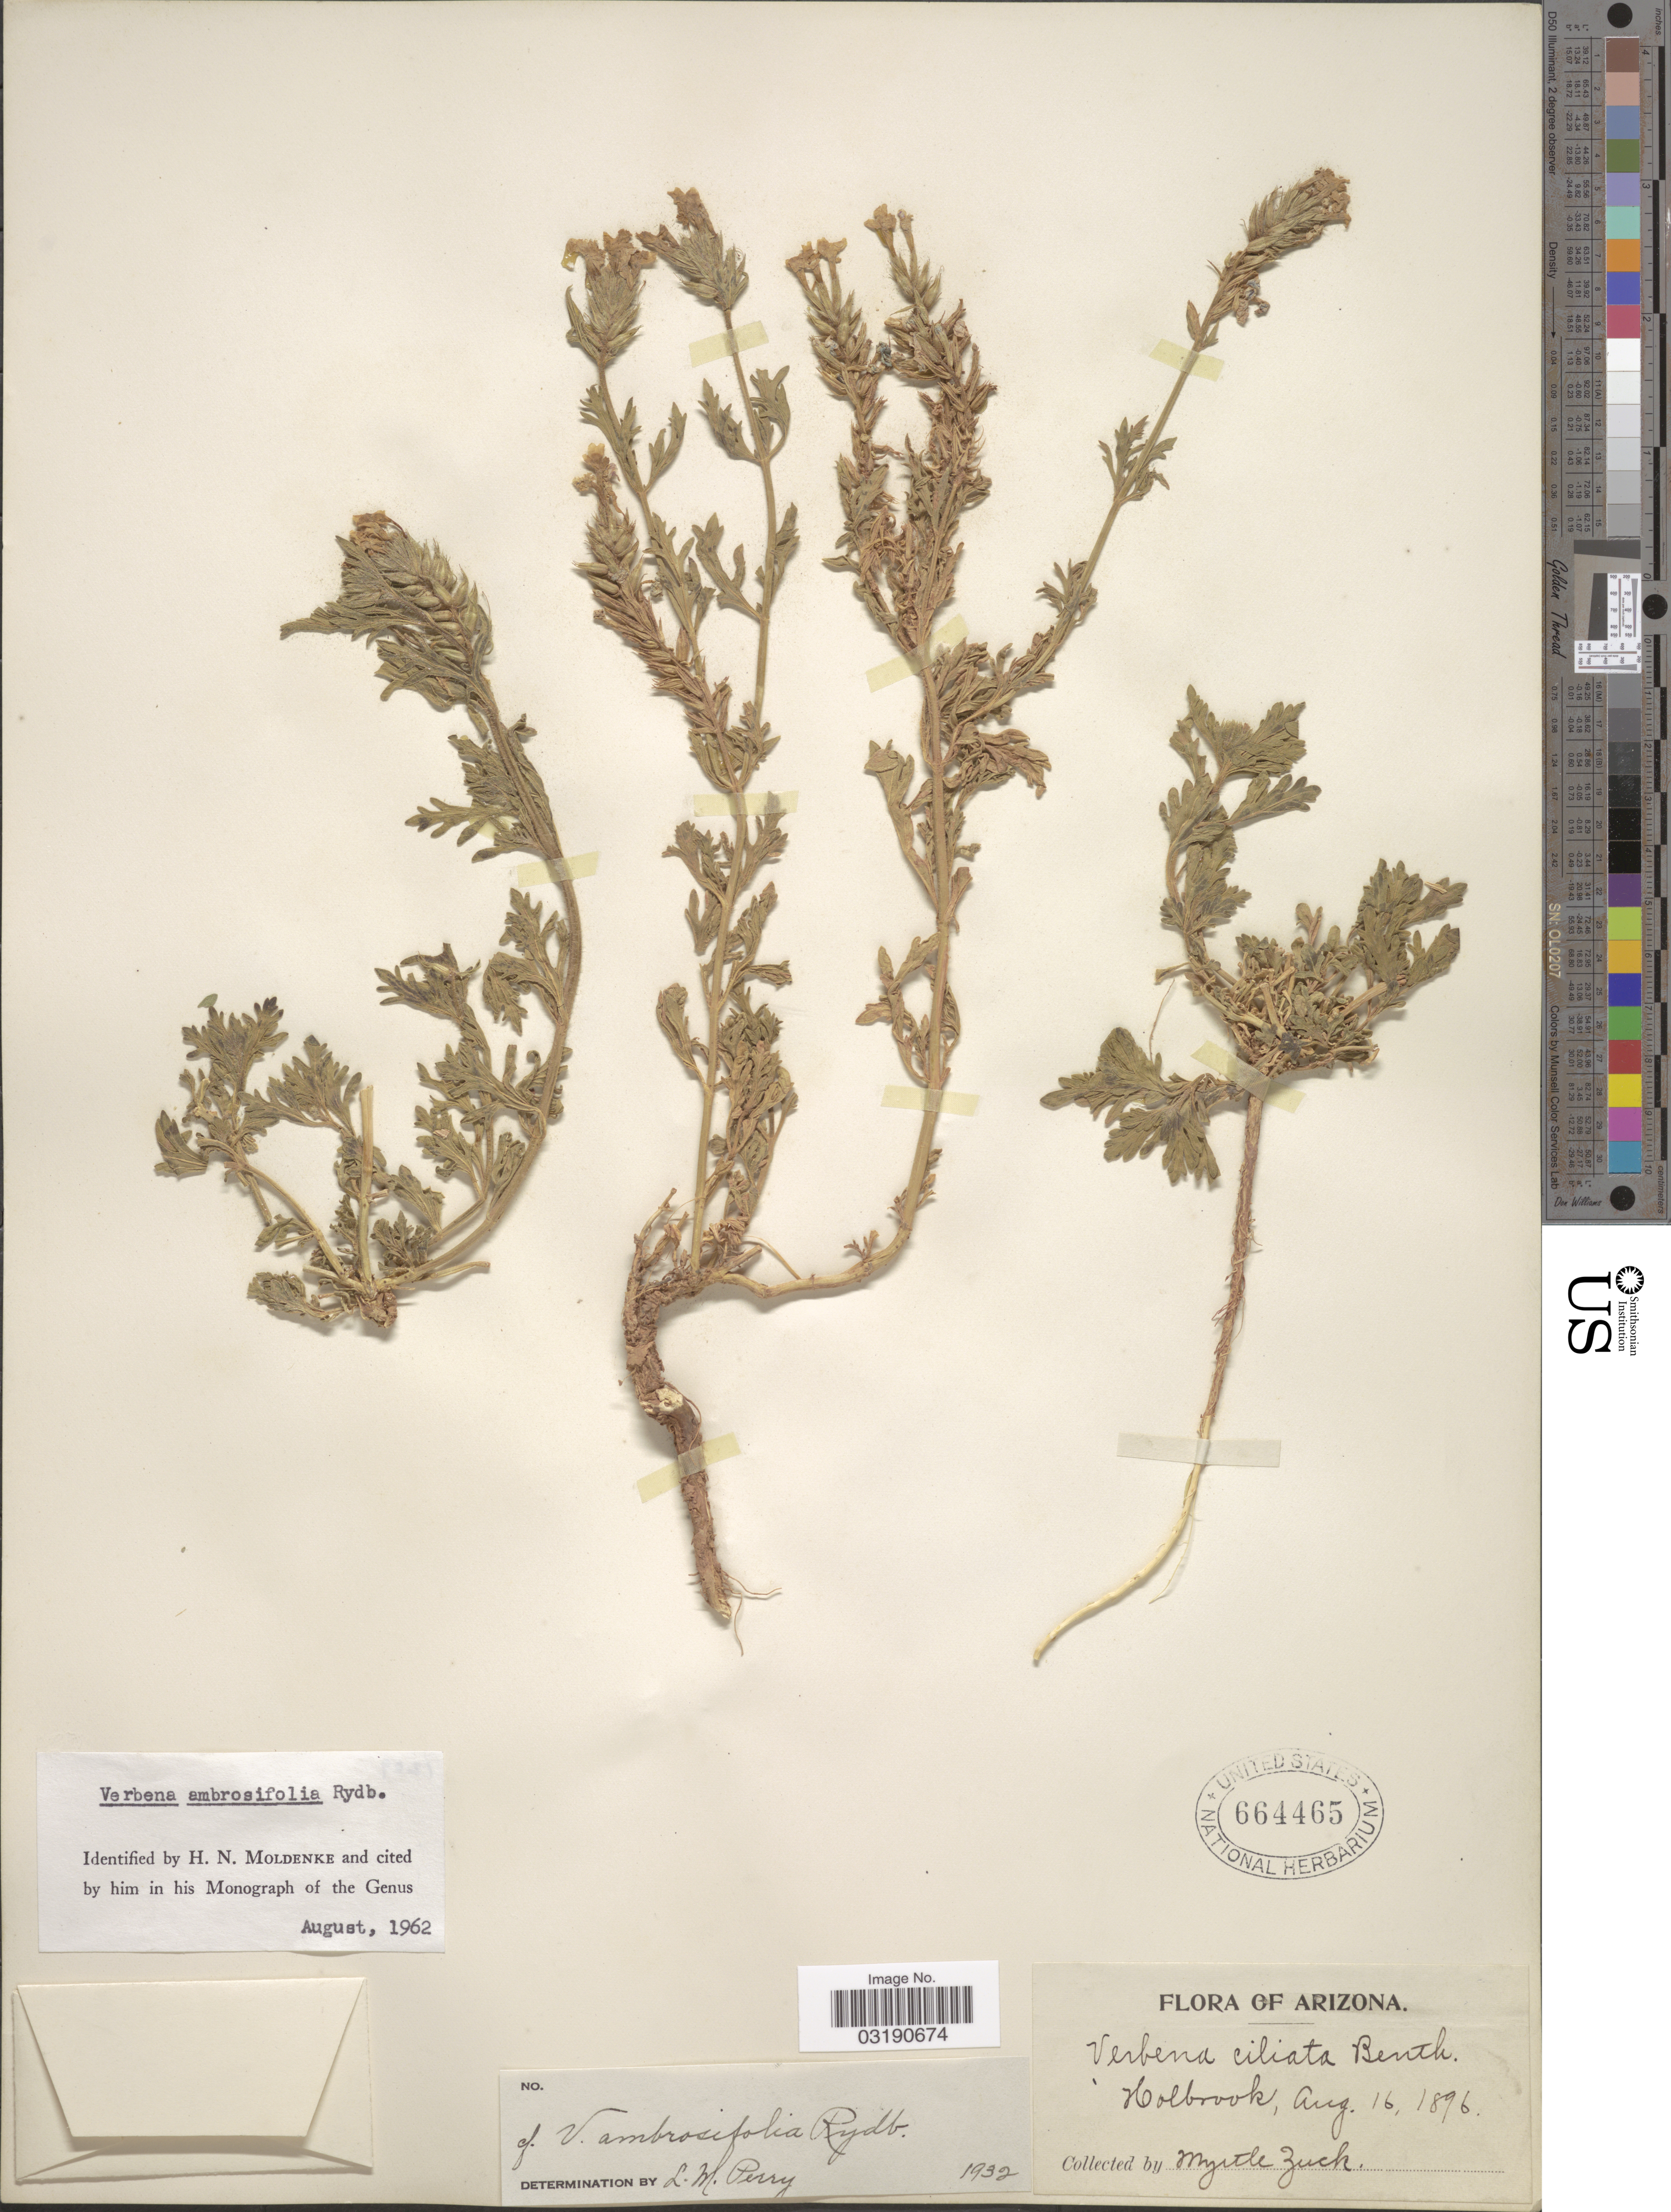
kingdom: Plantae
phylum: Tracheophyta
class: Magnoliopsida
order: Lamiales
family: Verbenaceae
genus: Verbena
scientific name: Verbena ambrosiifolia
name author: Rydb. ex Small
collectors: M. Zuck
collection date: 1897-08-16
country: United States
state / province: Arizona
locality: Holbook.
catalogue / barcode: US 664465